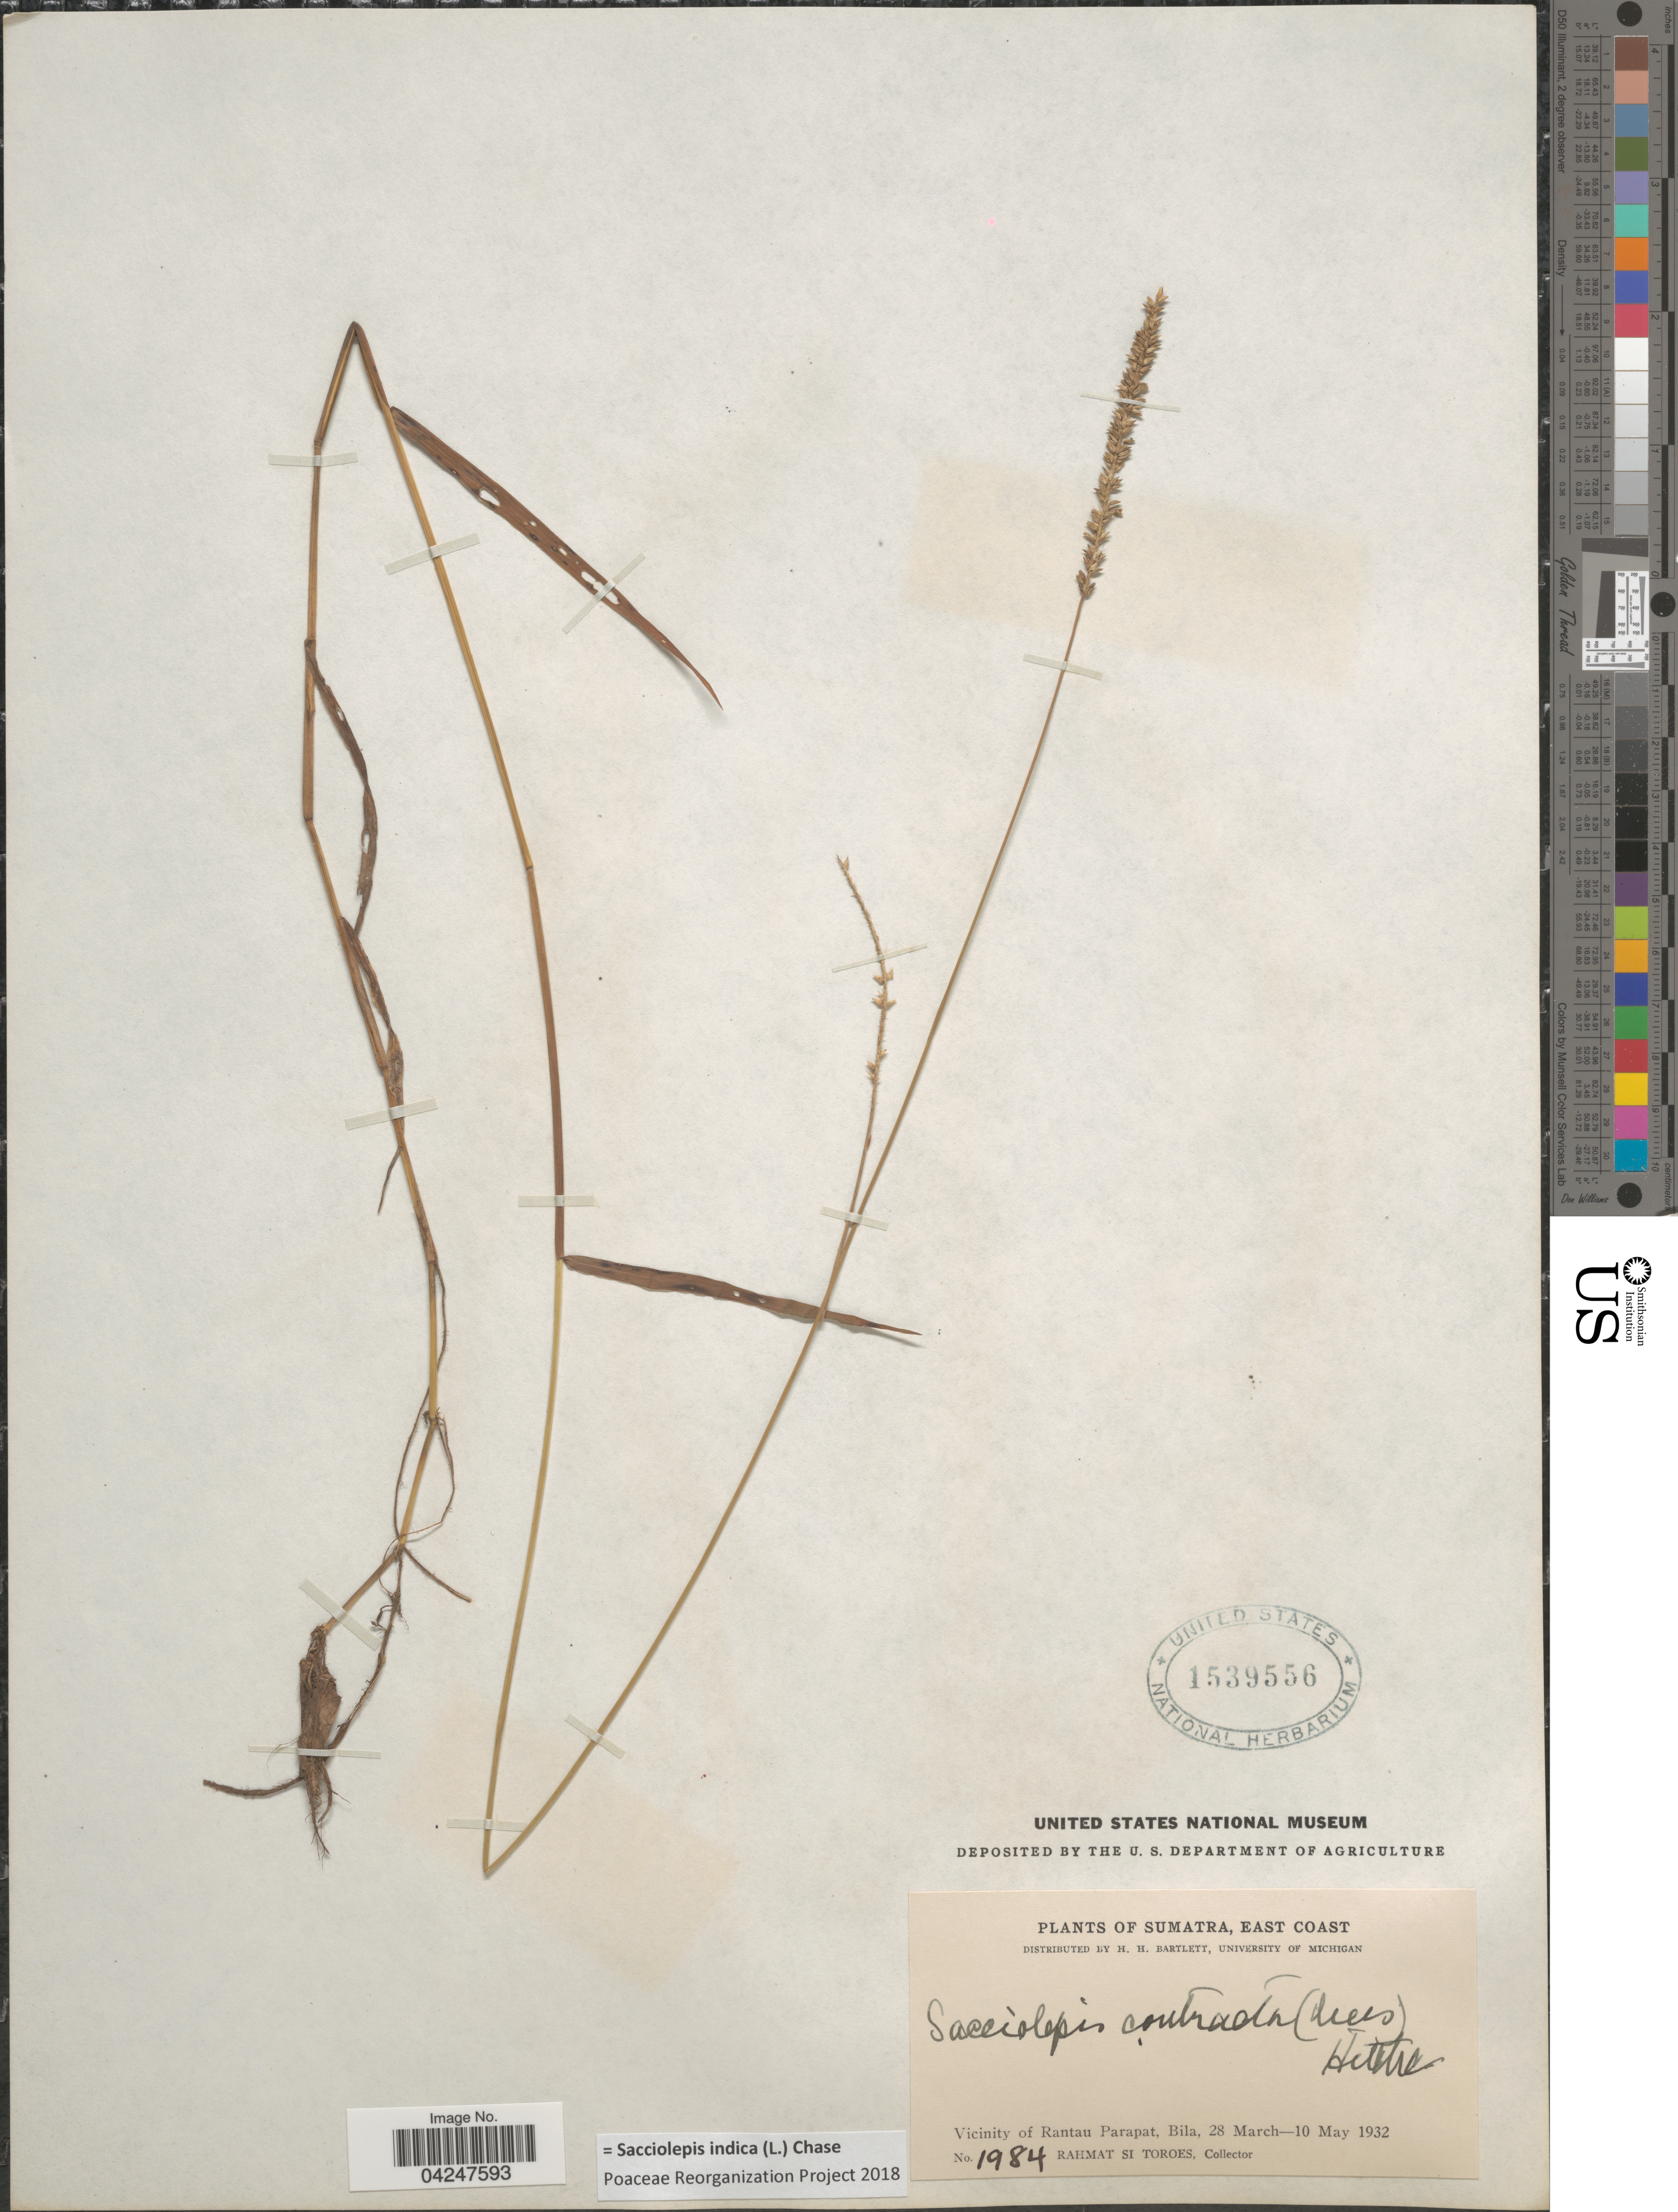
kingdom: Plantae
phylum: Tracheophyta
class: Liliopsida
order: Poales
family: Poaceae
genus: Sacciolepis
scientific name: Sacciolepis indica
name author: (L.) Chase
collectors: Rahmat Si Boeea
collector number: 1984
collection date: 1932-03-28/1932-05-10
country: Indonesia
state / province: Sumatra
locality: East Coast. Vicinity of Rantau Parapat, Bila.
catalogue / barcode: US 1539556